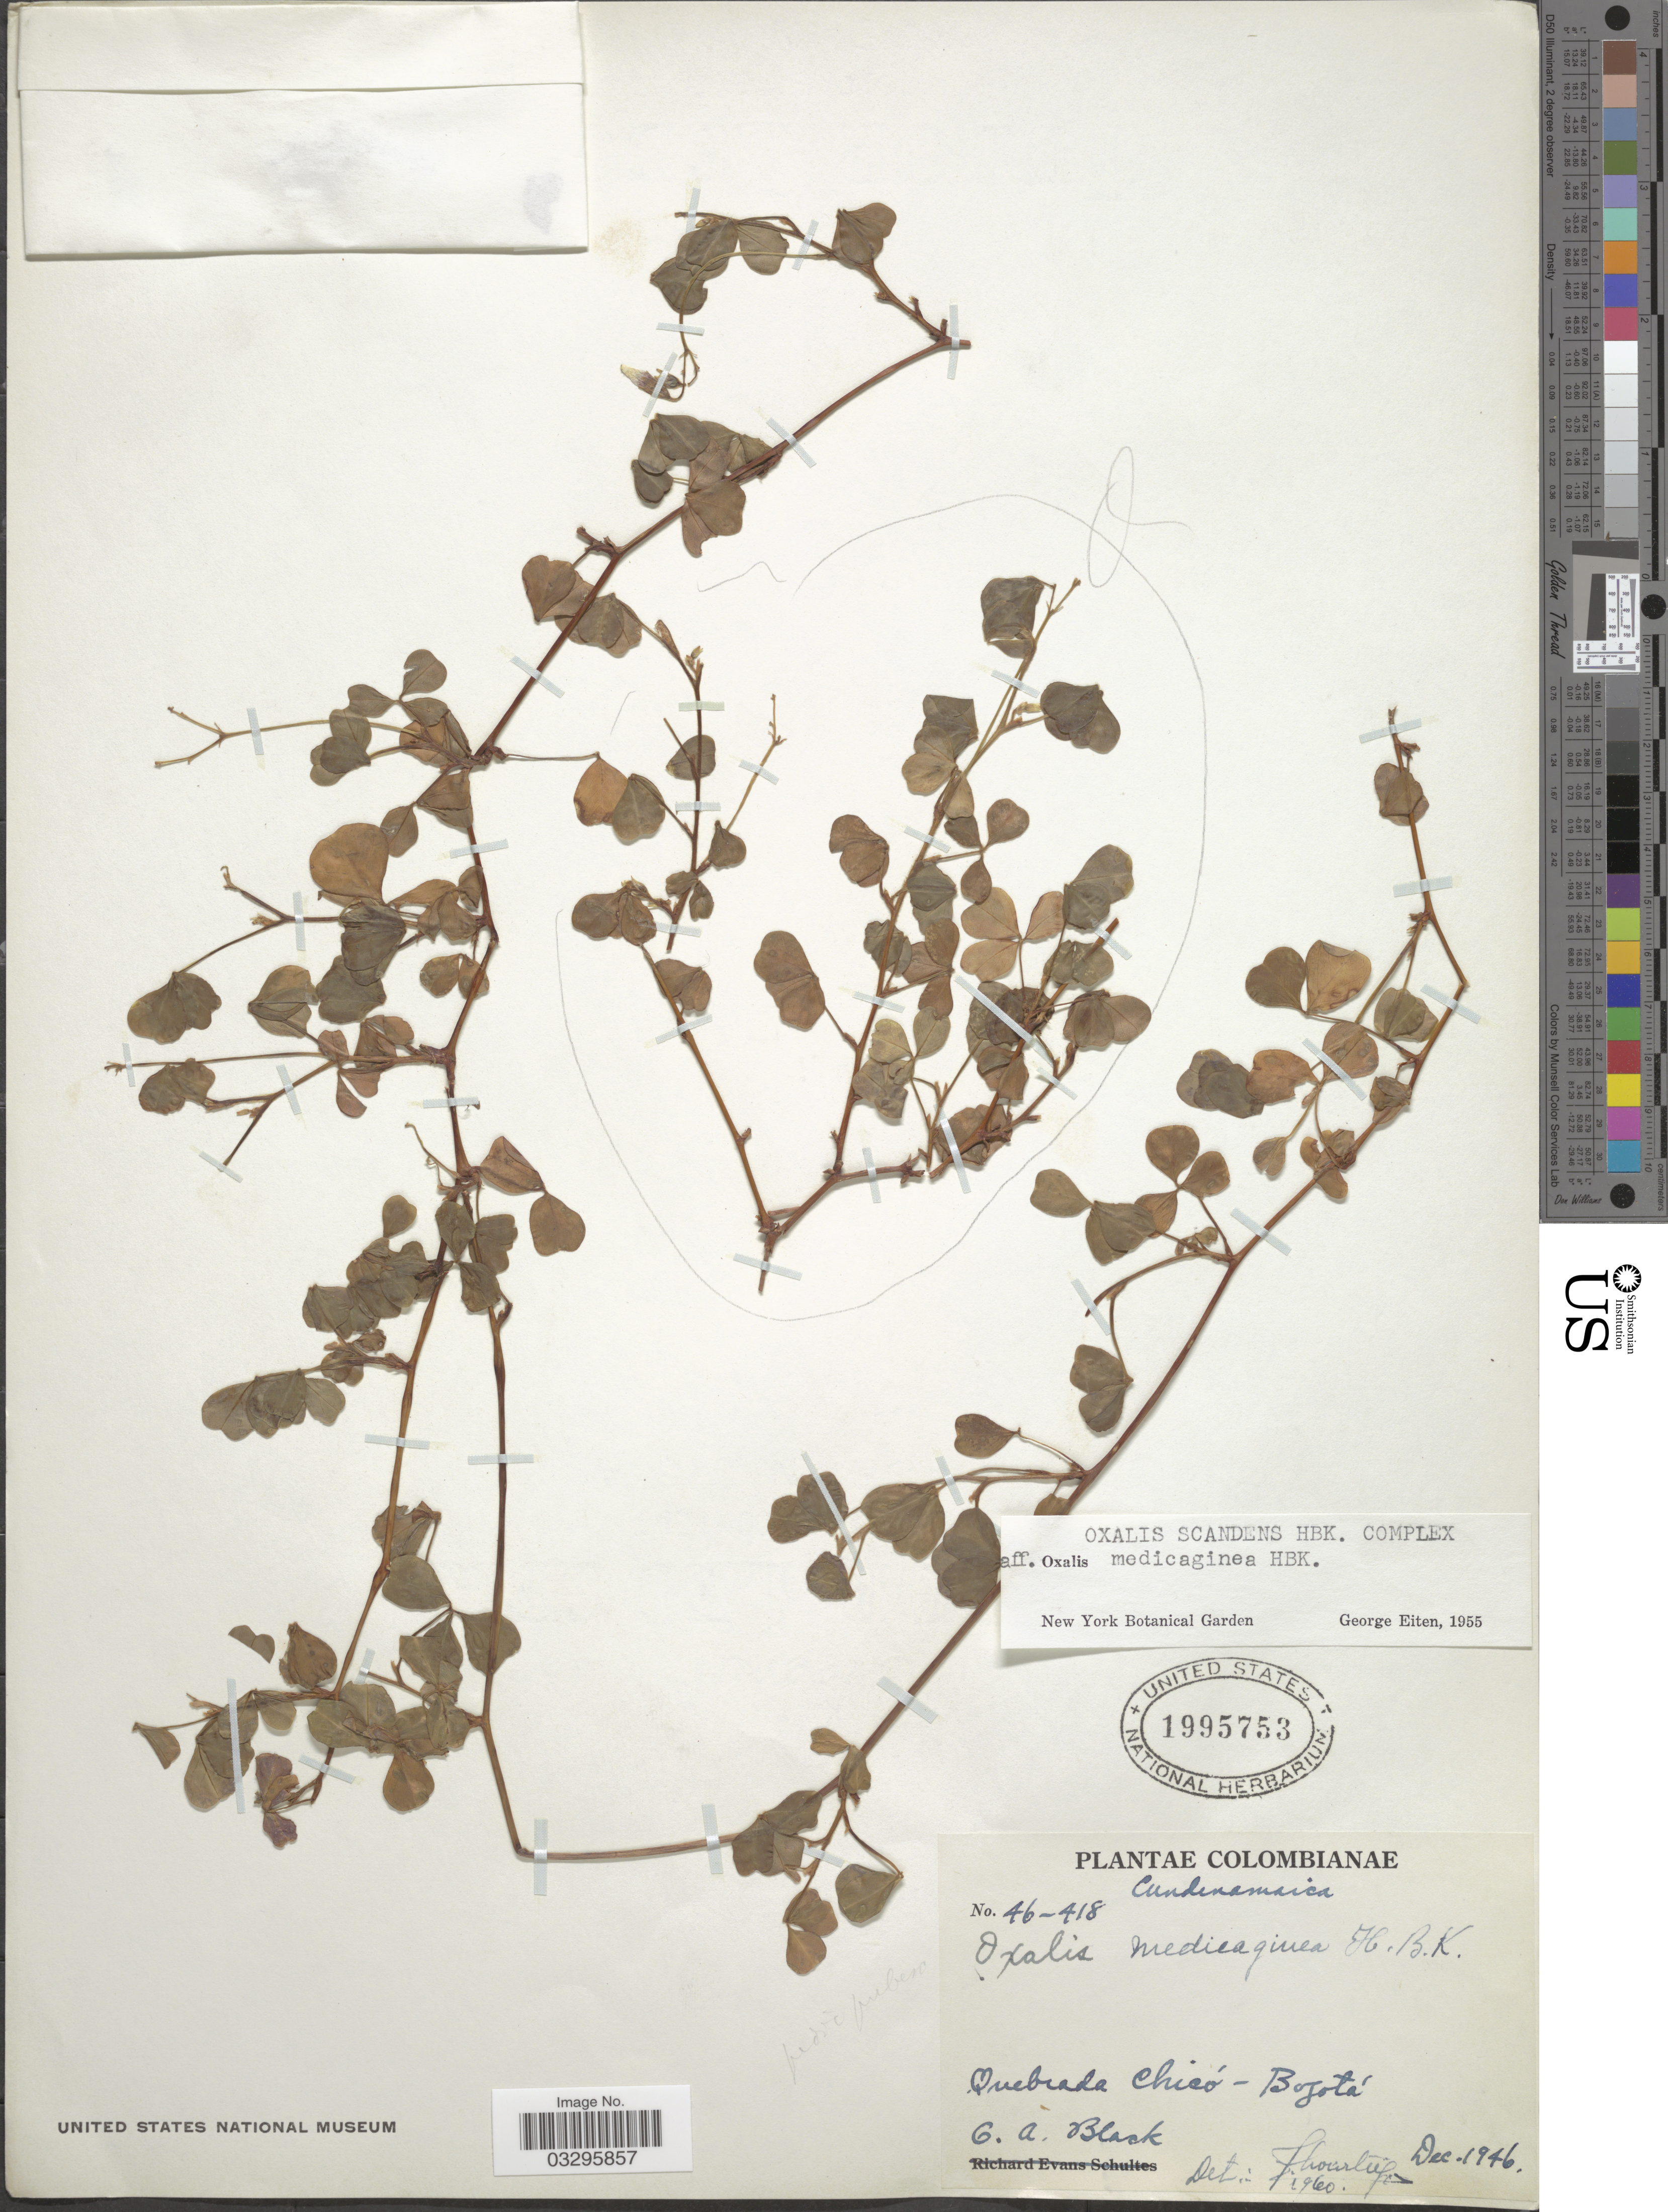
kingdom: Plantae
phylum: Tracheophyta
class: Magnoliopsida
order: Oxalidales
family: Oxalidaceae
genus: Oxalis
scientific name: Oxalis medicaginea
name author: Kunth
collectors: G. A. Black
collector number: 46-418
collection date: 1946-12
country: Colombia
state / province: Bogota D.C.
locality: Quebrada Chicó.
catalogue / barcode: US 1995753